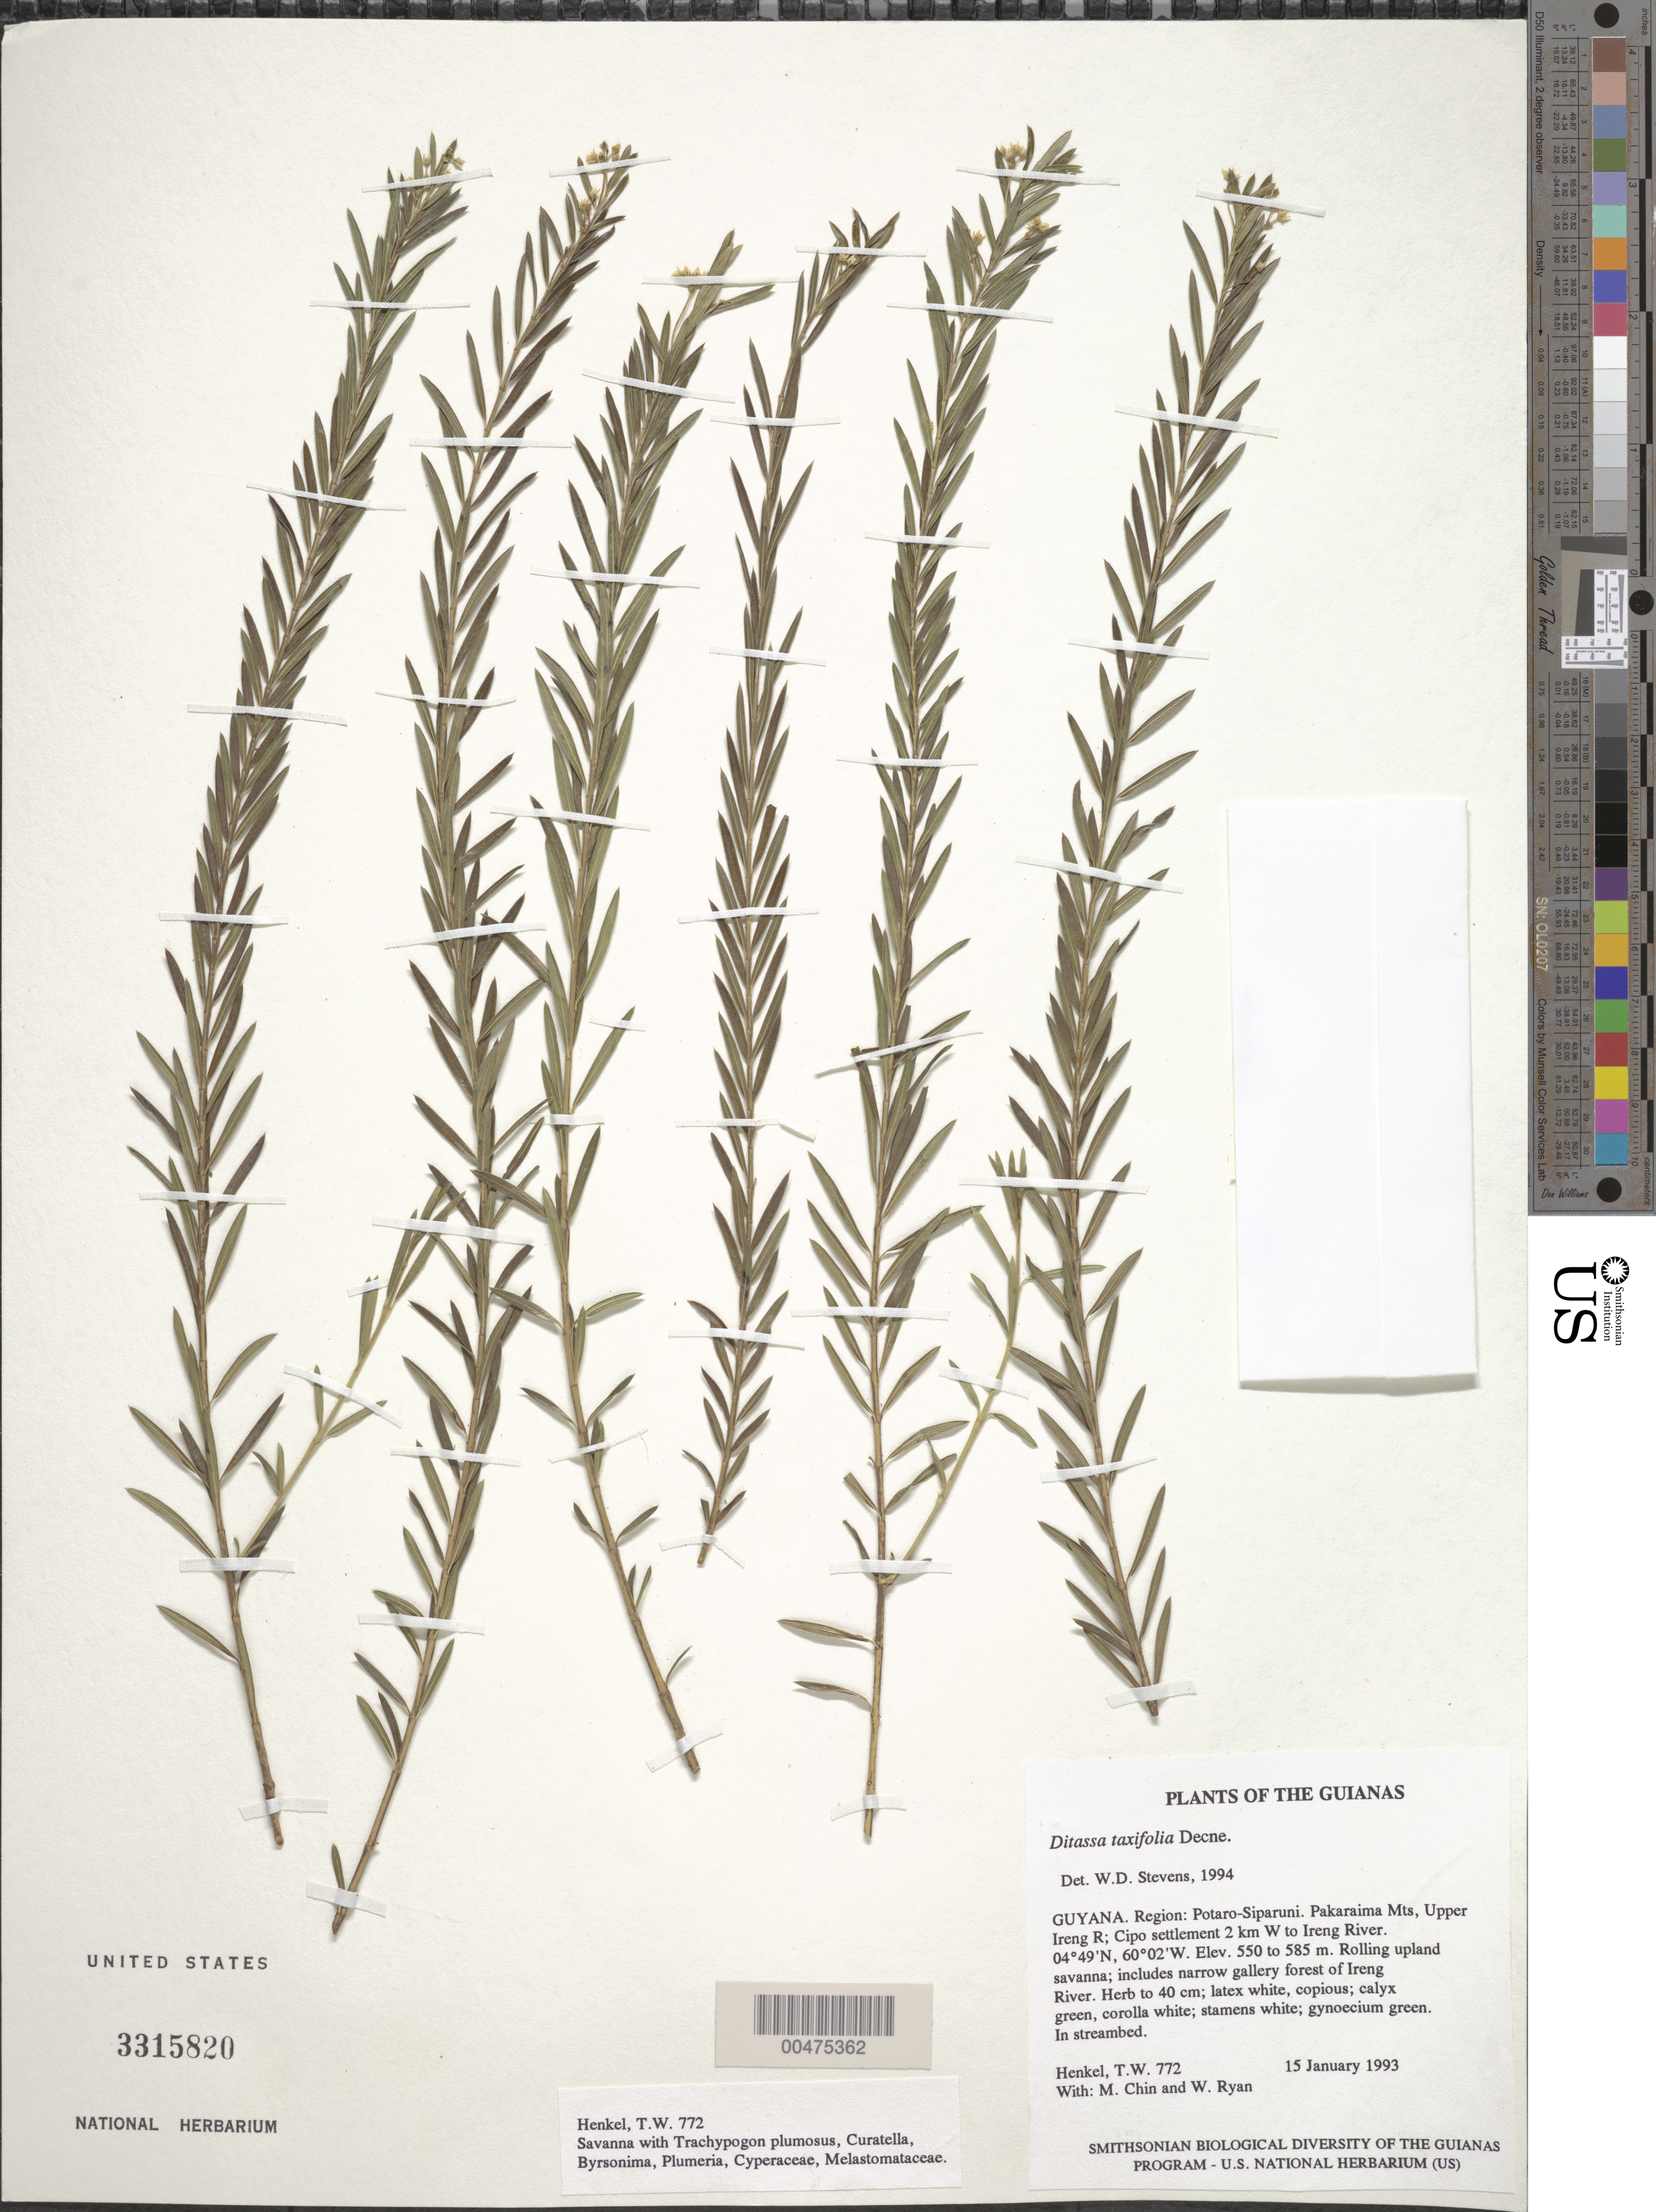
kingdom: Plantae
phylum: Tracheophyta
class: Magnoliopsida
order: Gentianales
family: Apocynaceae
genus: Ditassa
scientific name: Ditassa taxifolia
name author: Decne.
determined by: Stevens, W. Douglas, Missouri Botanical Garden (MO)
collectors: T. Henkel, M. Chin & W. Ryan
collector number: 772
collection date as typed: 15 January 1993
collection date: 1993-01-15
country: Guyana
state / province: Potaro-Siparuni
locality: Pakaraima Mts, Upper Ireng R; Cipo settlement 2 km W to Ireng River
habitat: Rolling upland savanna; includes narrow gallery forest of Ireng River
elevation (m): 550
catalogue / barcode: US 3315820